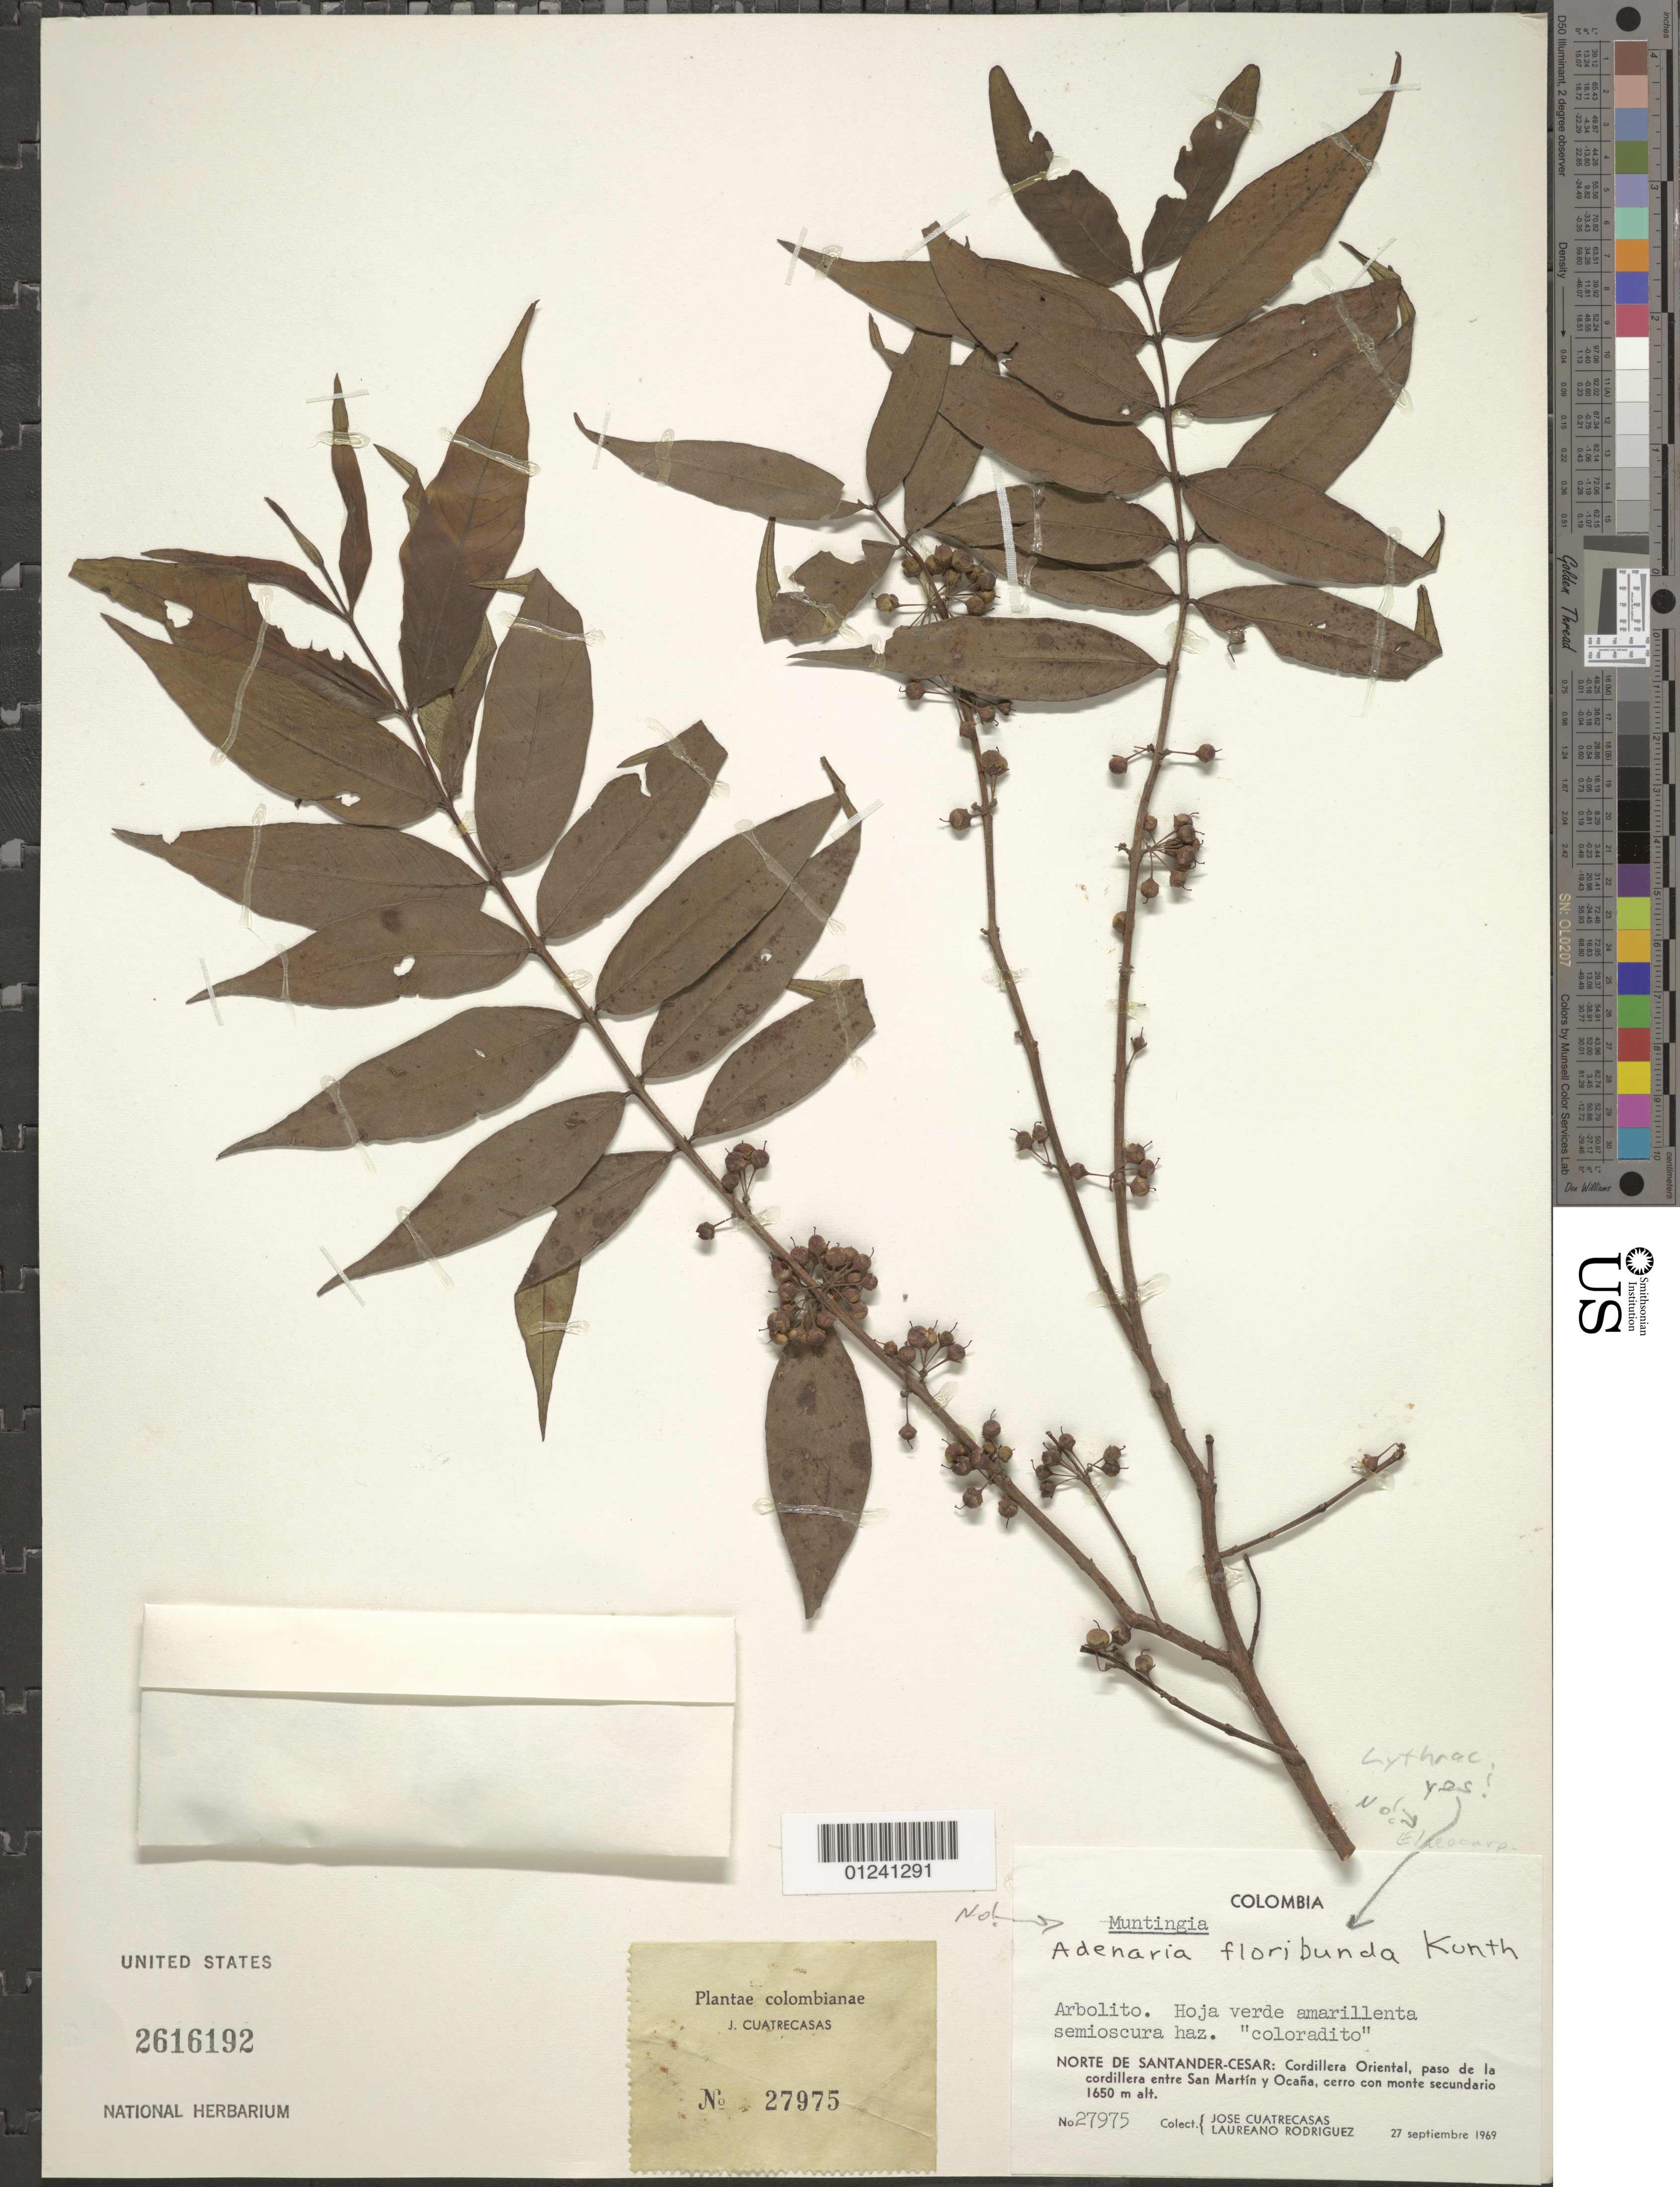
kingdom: Plantae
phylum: Tracheophyta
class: Magnoliopsida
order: Myrtales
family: Lythraceae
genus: Adenaria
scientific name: Adenaria floribunda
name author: Kunth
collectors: J. Cuatrecasas & L. Rodriguez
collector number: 27975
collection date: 1969-09-27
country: Colombia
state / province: Norte de Santander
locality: Cordillera Oriental, paso de la cordillera entre San Martín y Ocaña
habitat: cerro con monte secundario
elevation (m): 1650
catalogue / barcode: US 2616192